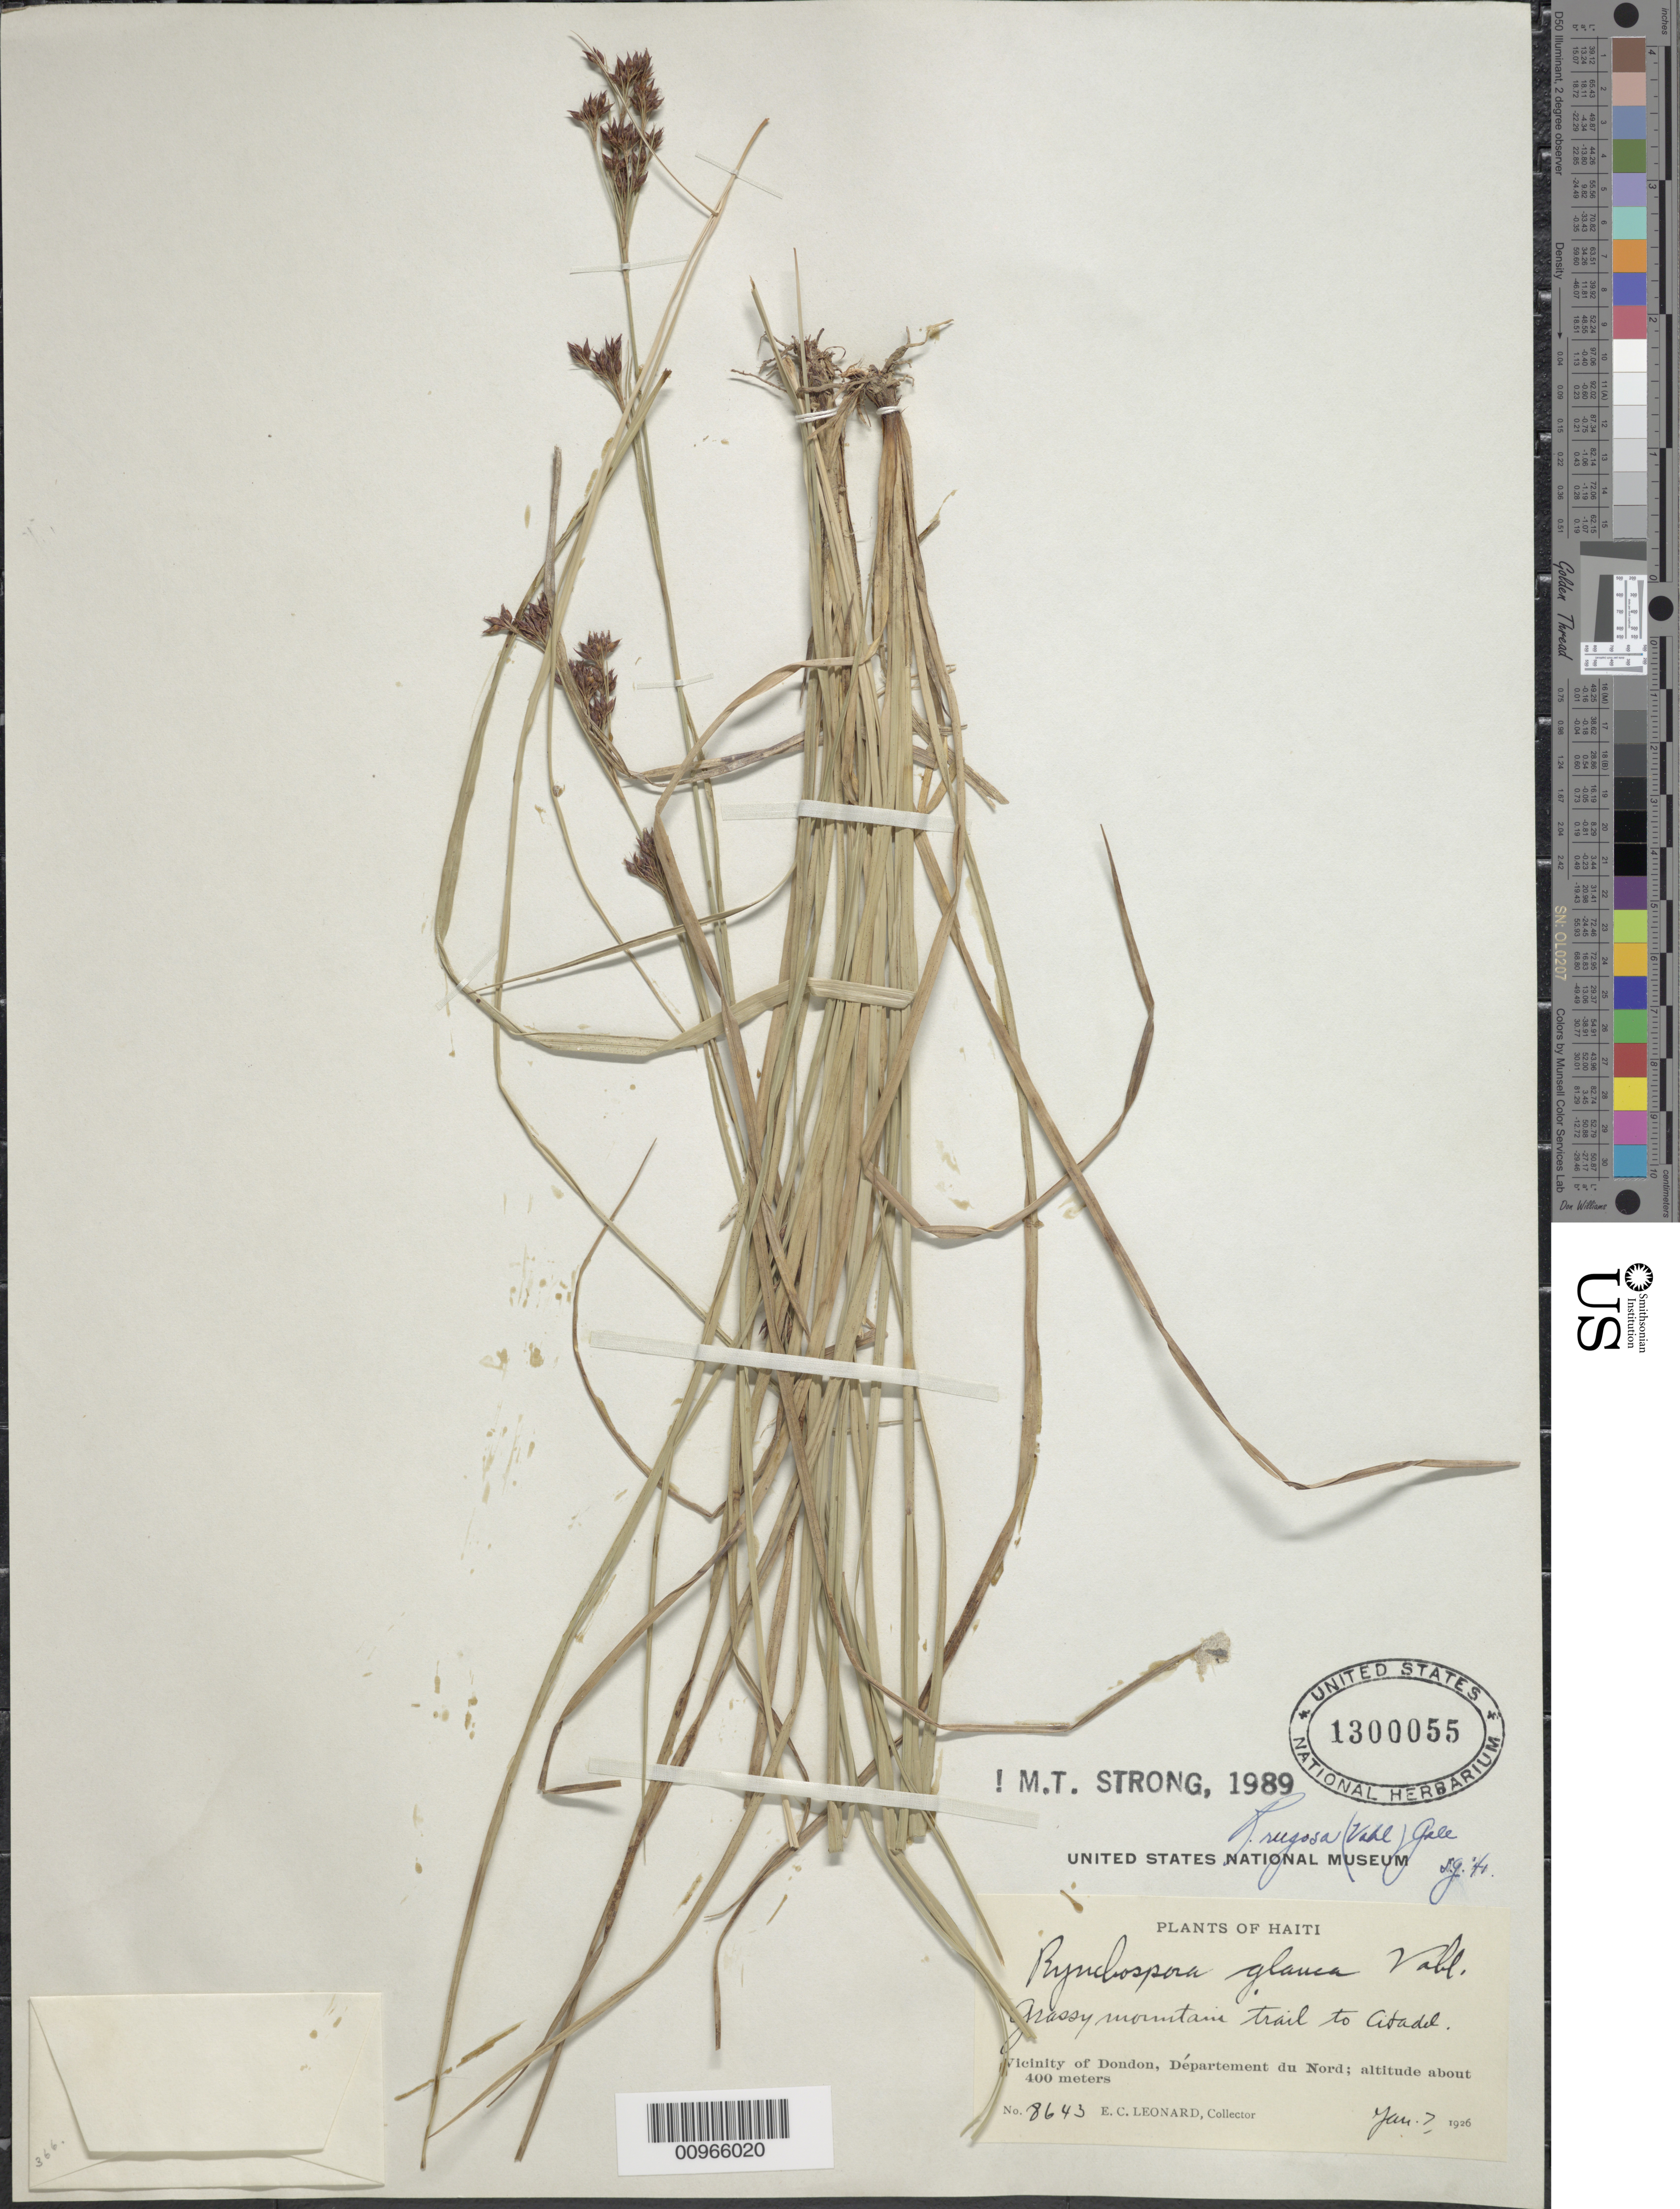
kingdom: Plantae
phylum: Tracheophyta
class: Liliopsida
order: Poales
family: Cyperaceae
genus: Rhynchospora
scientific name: Rhynchospora rugosa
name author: (Vahl) Gale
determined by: Strong, M. T., (US), Smithsonian Institution - National Museum of Natural History (UNITED STATES)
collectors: E. C. Leonard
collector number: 8643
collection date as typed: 07 Jan 1926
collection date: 1926-01-07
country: Haiti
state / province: Nord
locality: Vicinity of Dondon, trail to Citadel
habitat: Grassy mountain trail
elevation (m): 400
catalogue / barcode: US 1300055